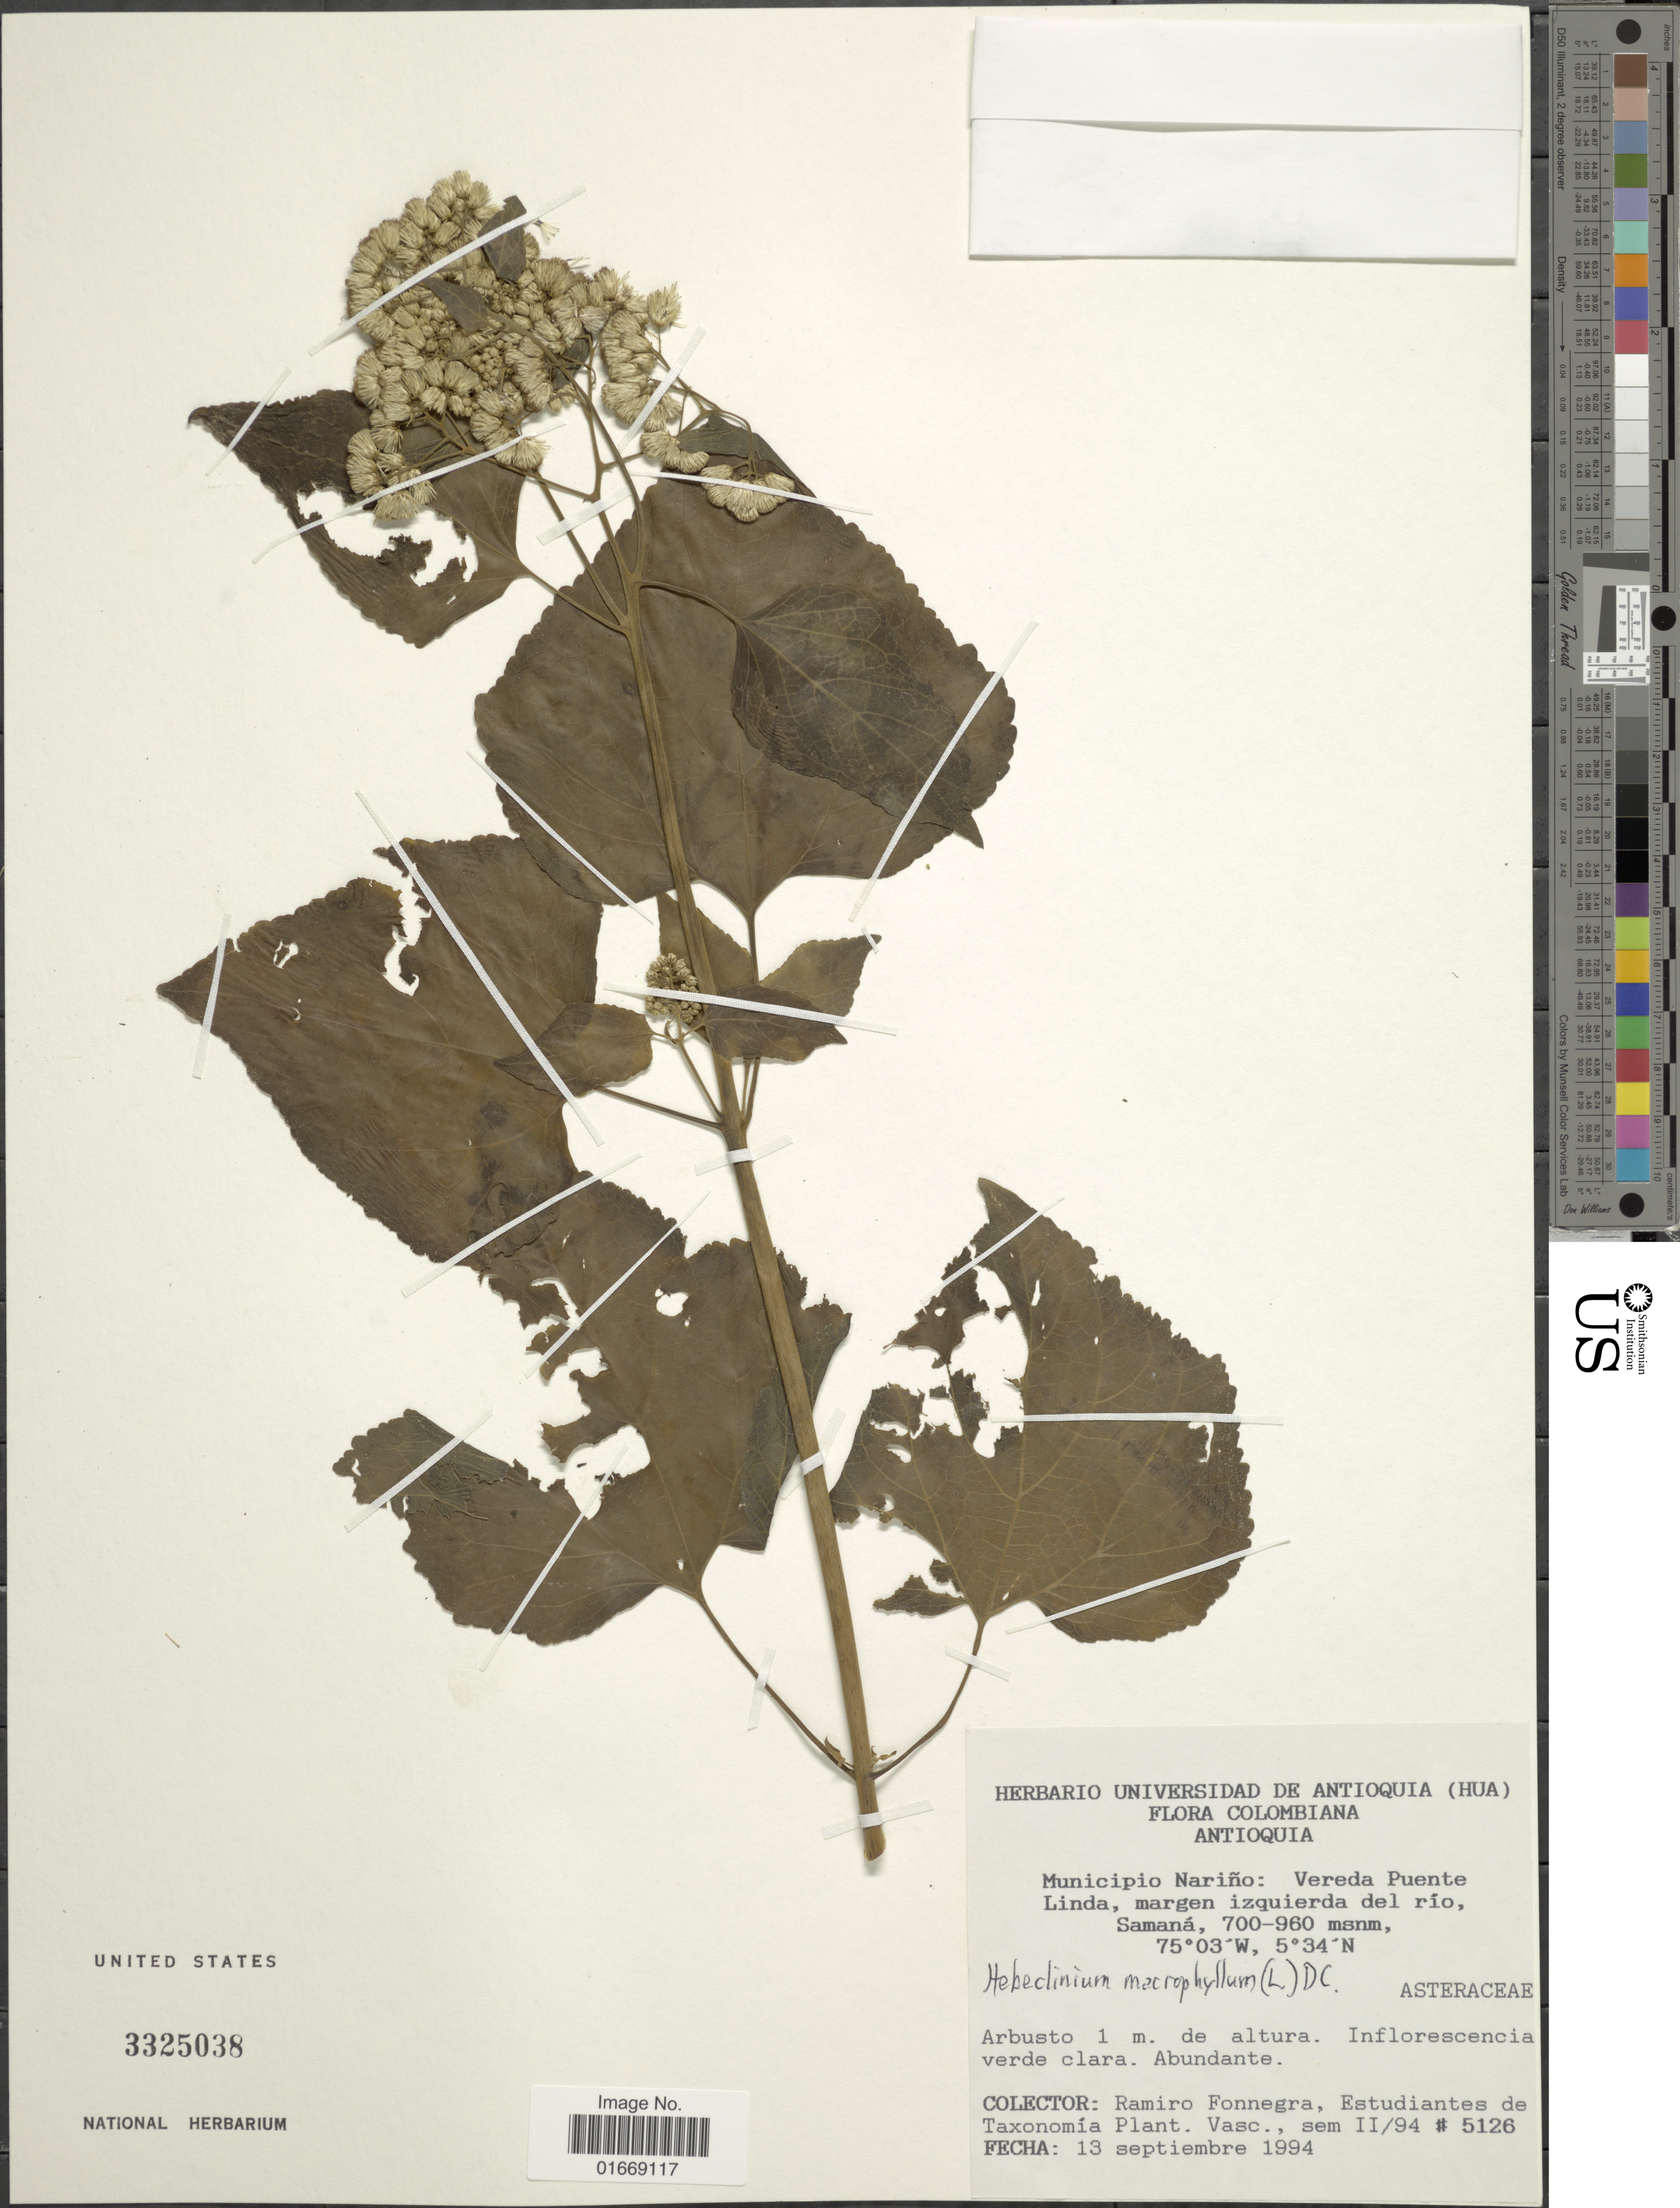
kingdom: Plantae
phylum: Tracheophyta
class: Magnoliopsida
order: Asterales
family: Asteraceae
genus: Hebeclinium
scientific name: Hebeclinium macrophyllum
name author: (L.) DC.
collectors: R. Fonnegra G. & Estudiantes de Taxonomía de Plant. Vasculares sem., II/94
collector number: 5126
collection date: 1994-09-13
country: Colombia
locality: Antioquia, Municipio Narino, Vereda Puente Linda, margen izquierda del rio, Samana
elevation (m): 700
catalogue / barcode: US 3325038